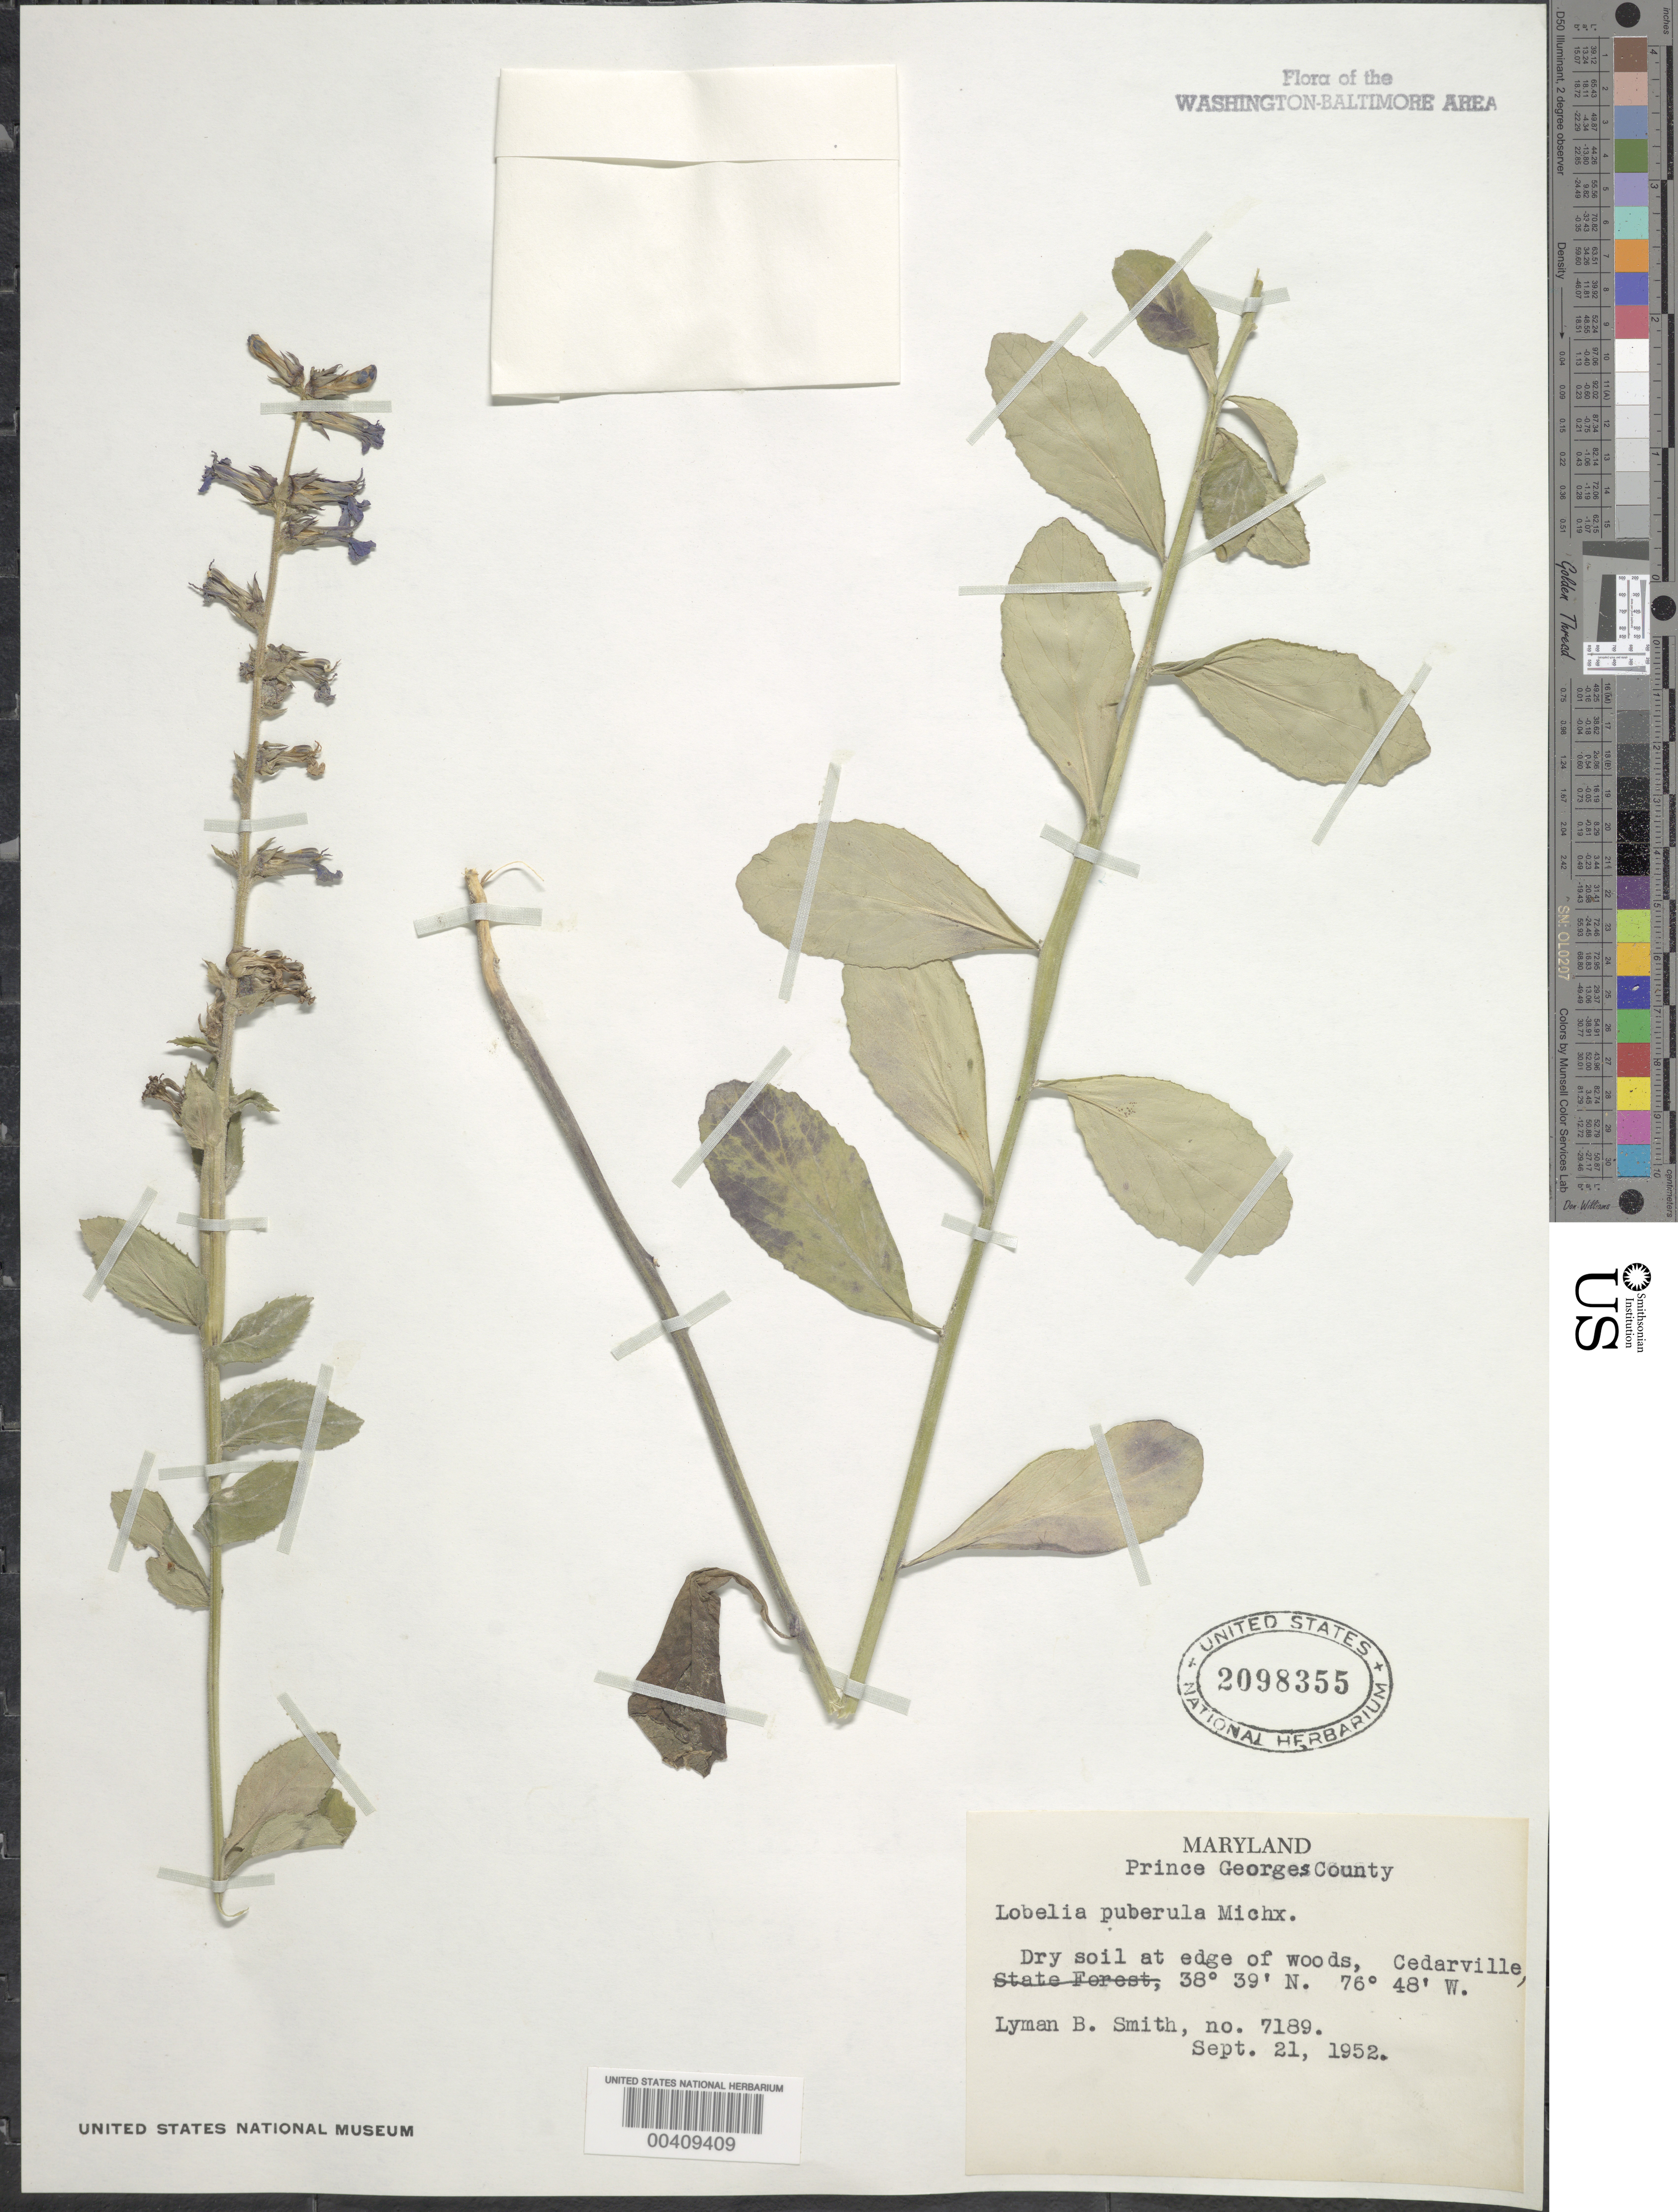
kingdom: Plantae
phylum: Tracheophyta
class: Magnoliopsida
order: Asterales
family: Campanulaceae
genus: Lobelia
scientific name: Lobelia puberula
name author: Michx.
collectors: L. Smith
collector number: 7189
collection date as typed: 21 Sep 1952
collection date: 1952-09-21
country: United States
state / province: Maryland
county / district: Prince George's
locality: Cedarville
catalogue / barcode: US 2098355